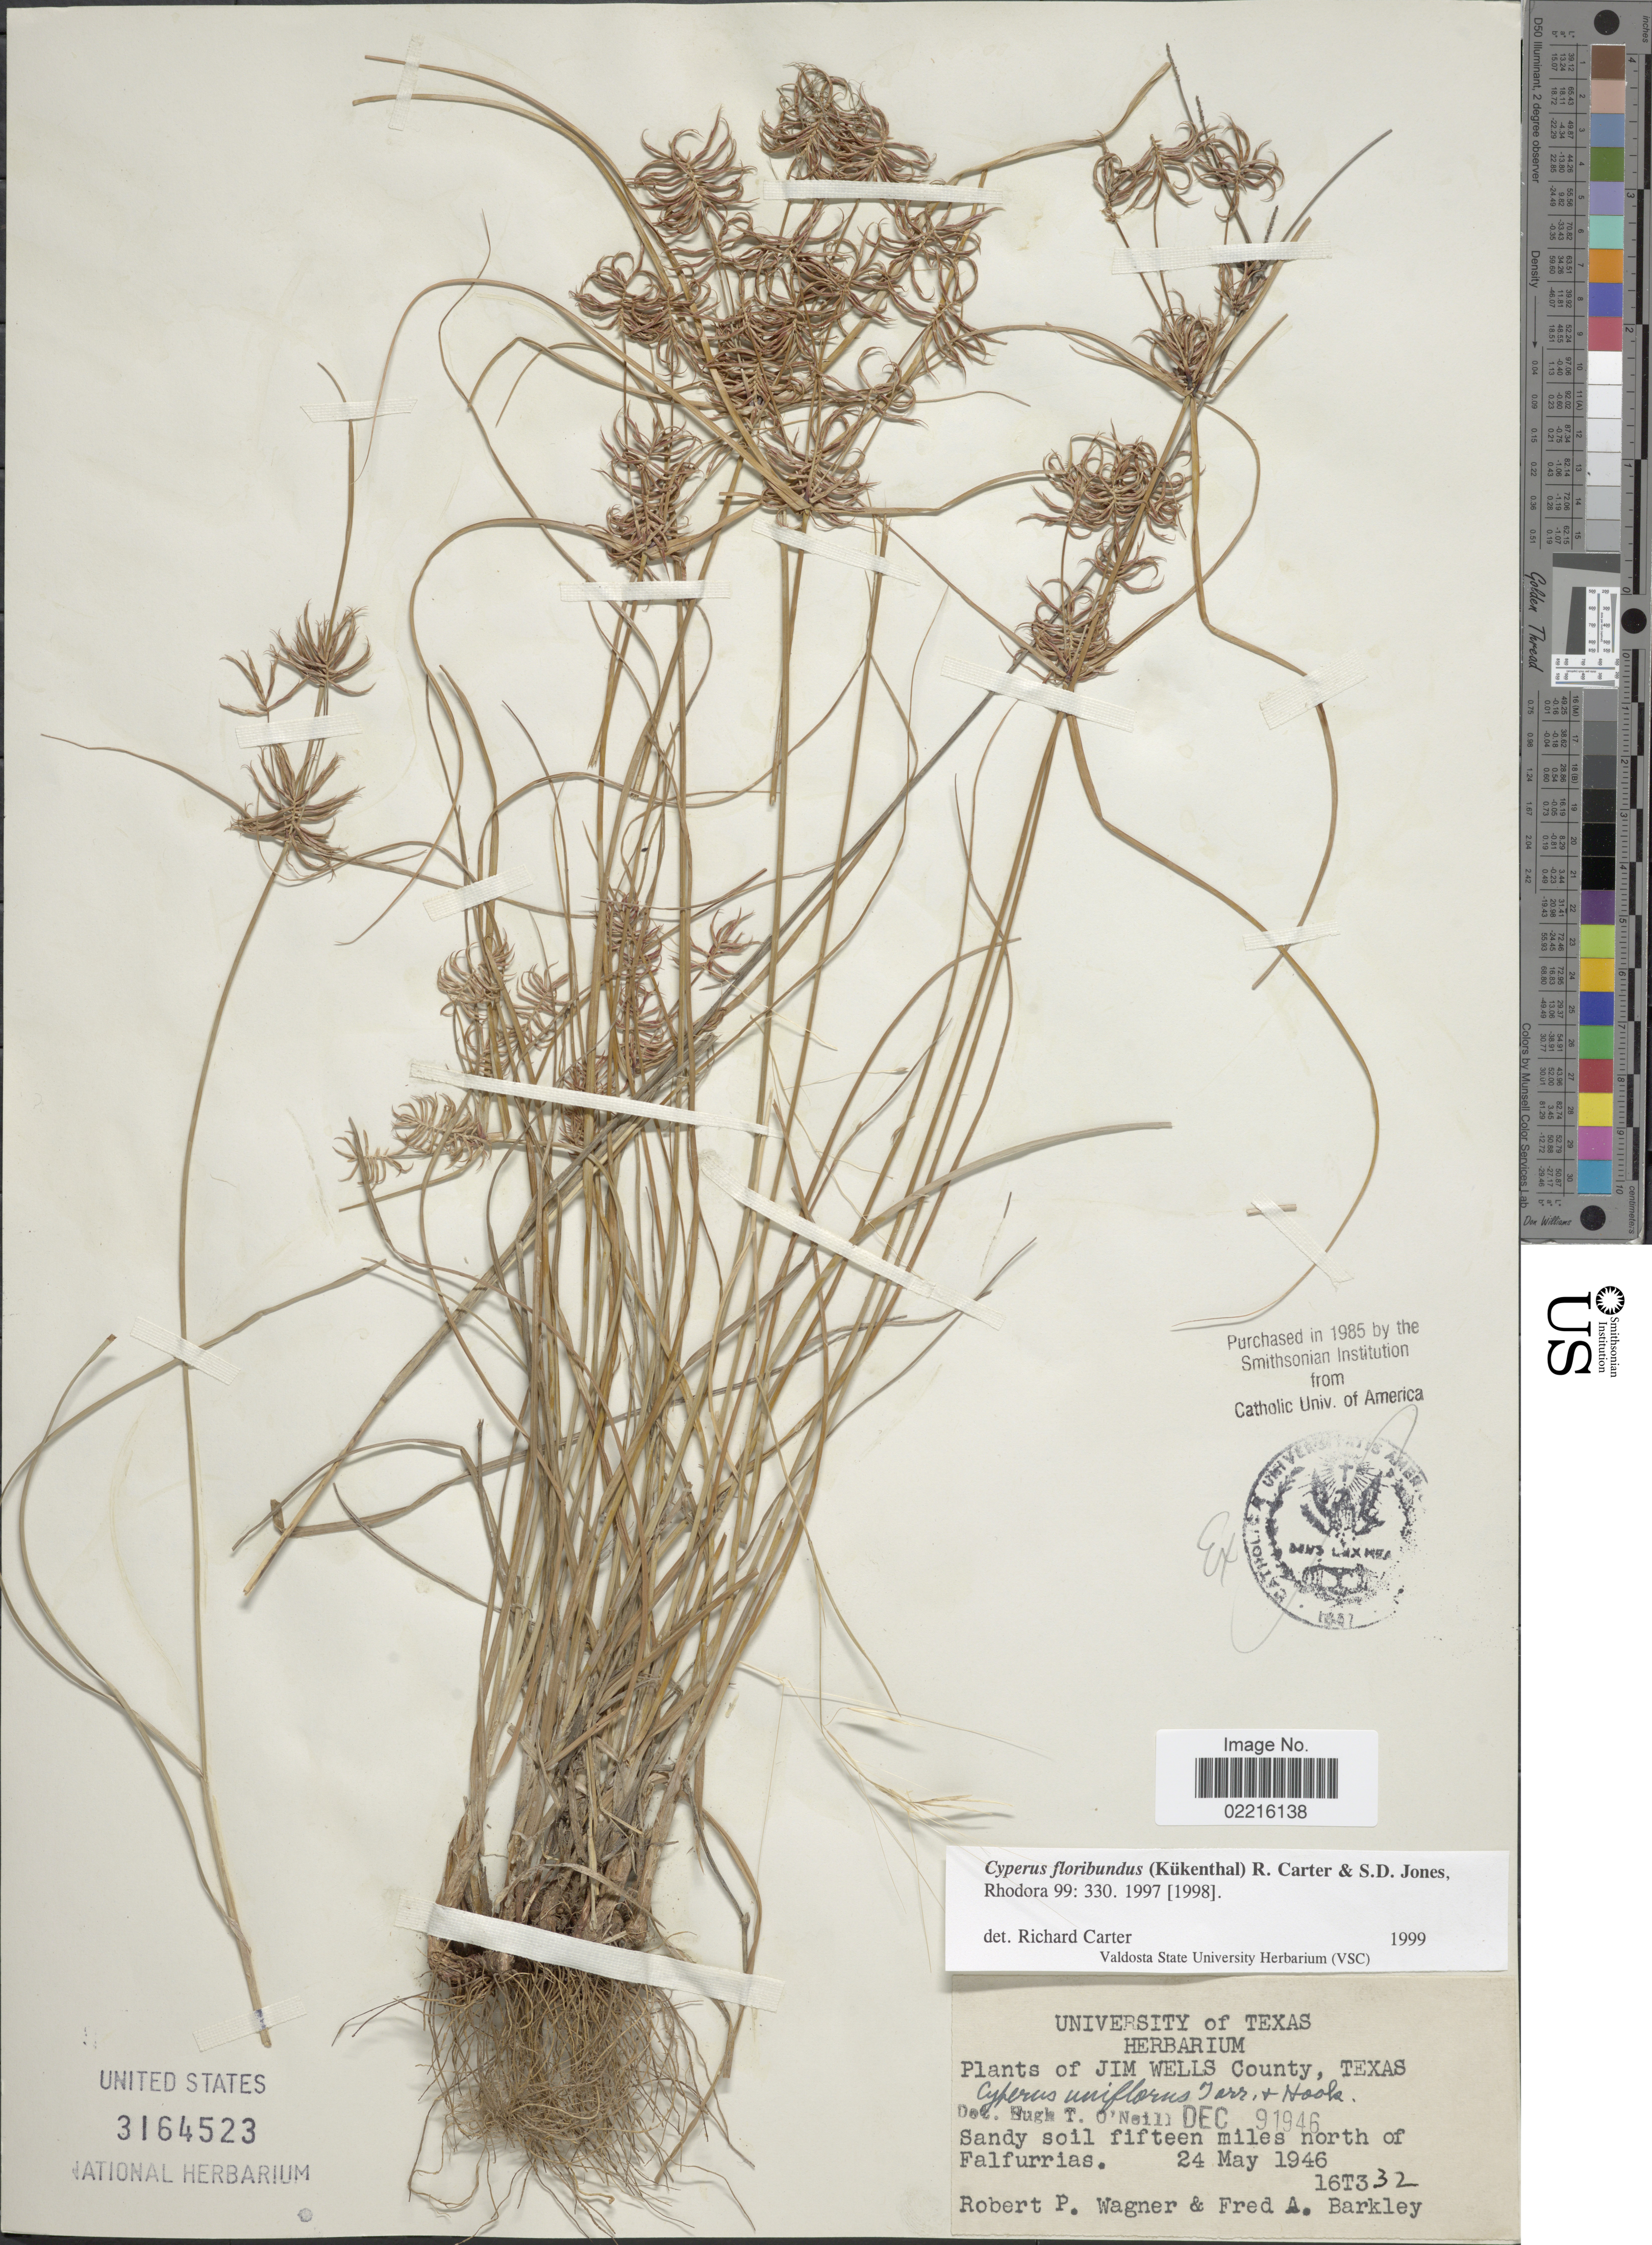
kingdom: Plantae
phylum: Tracheophyta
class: Liliopsida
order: Poales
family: Cyperaceae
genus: Cyperus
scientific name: Cyperus floribundus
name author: (Kük.) R. Carter & S.D. Jones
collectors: R. P. Wagner & F. A. Barkley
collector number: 16T332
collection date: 1946-05-24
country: United States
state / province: Texas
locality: Jim Wells County, Sandy soil fifteen miles north of Falfurrias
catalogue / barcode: US 3164523